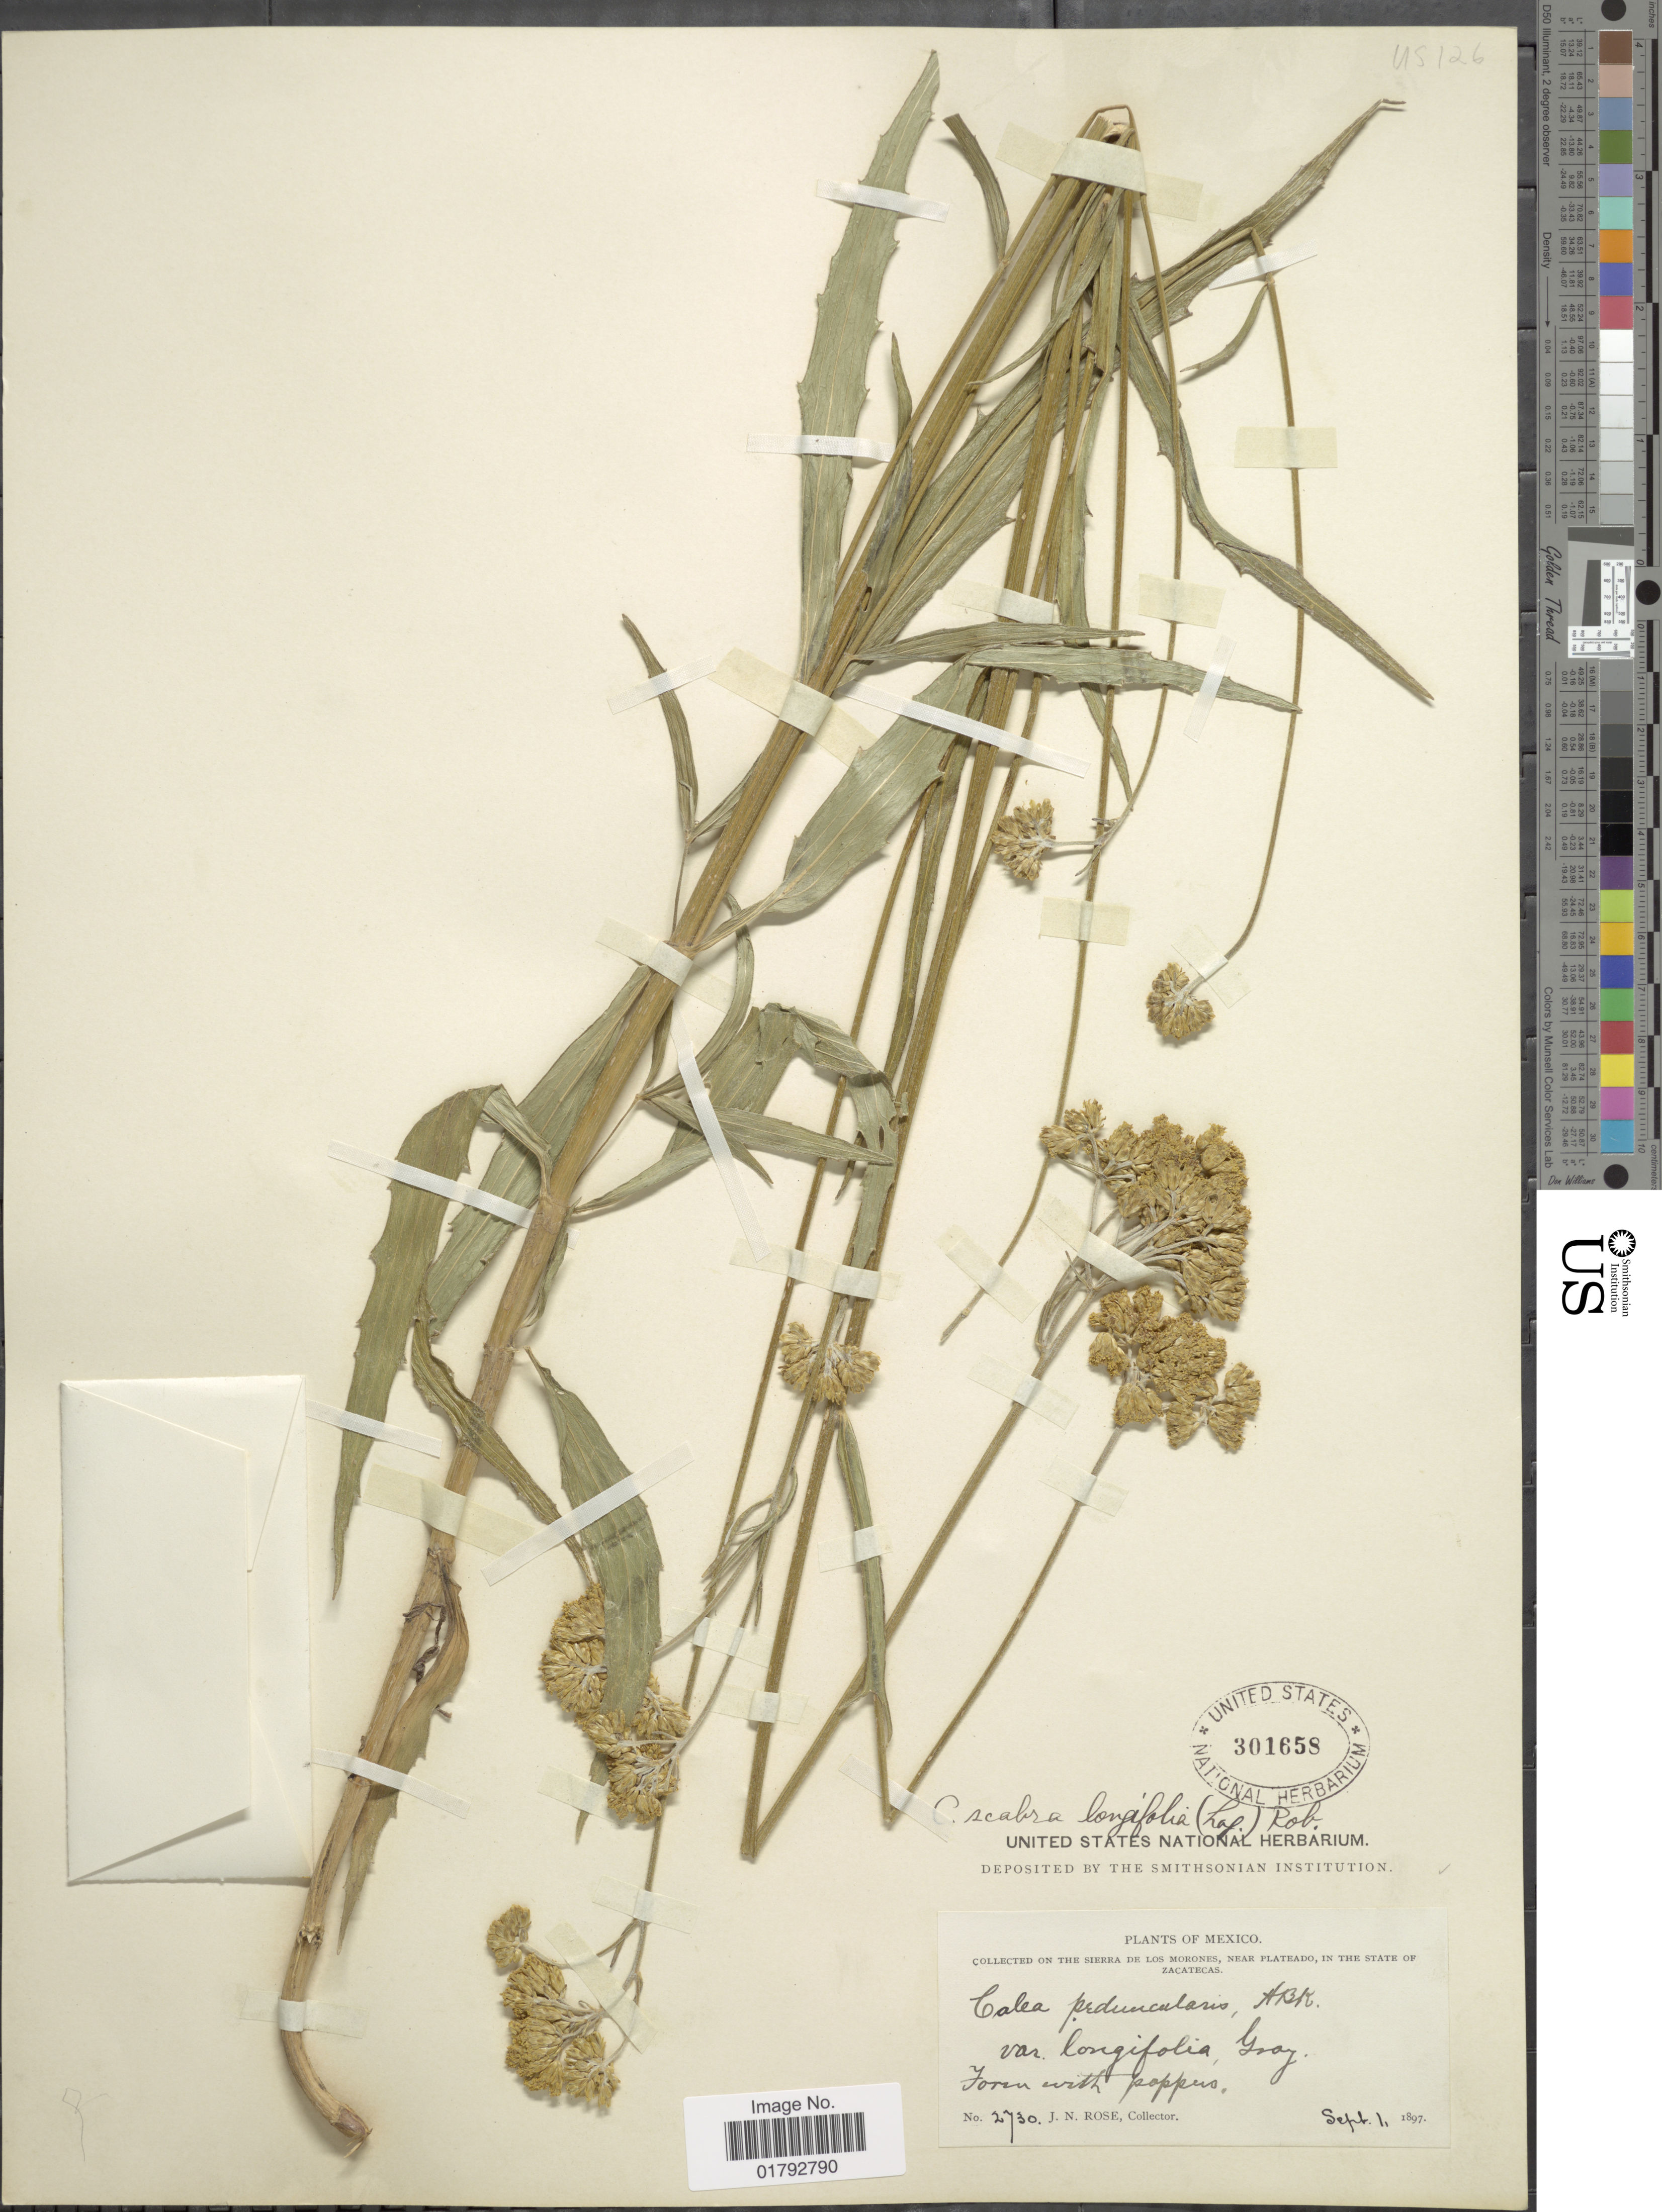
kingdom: Plantae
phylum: Tracheophyta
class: Magnoliopsida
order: Asterales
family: Asteraceae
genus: Alloispermum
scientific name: Alloispermum scabrum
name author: (Lag.) H. Rob.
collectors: J. N. Rose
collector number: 2730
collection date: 1897-09-01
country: Mexico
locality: The Sierra de Los Morones, Near Plateado, in the state of Zacatecas.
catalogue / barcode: US 301658